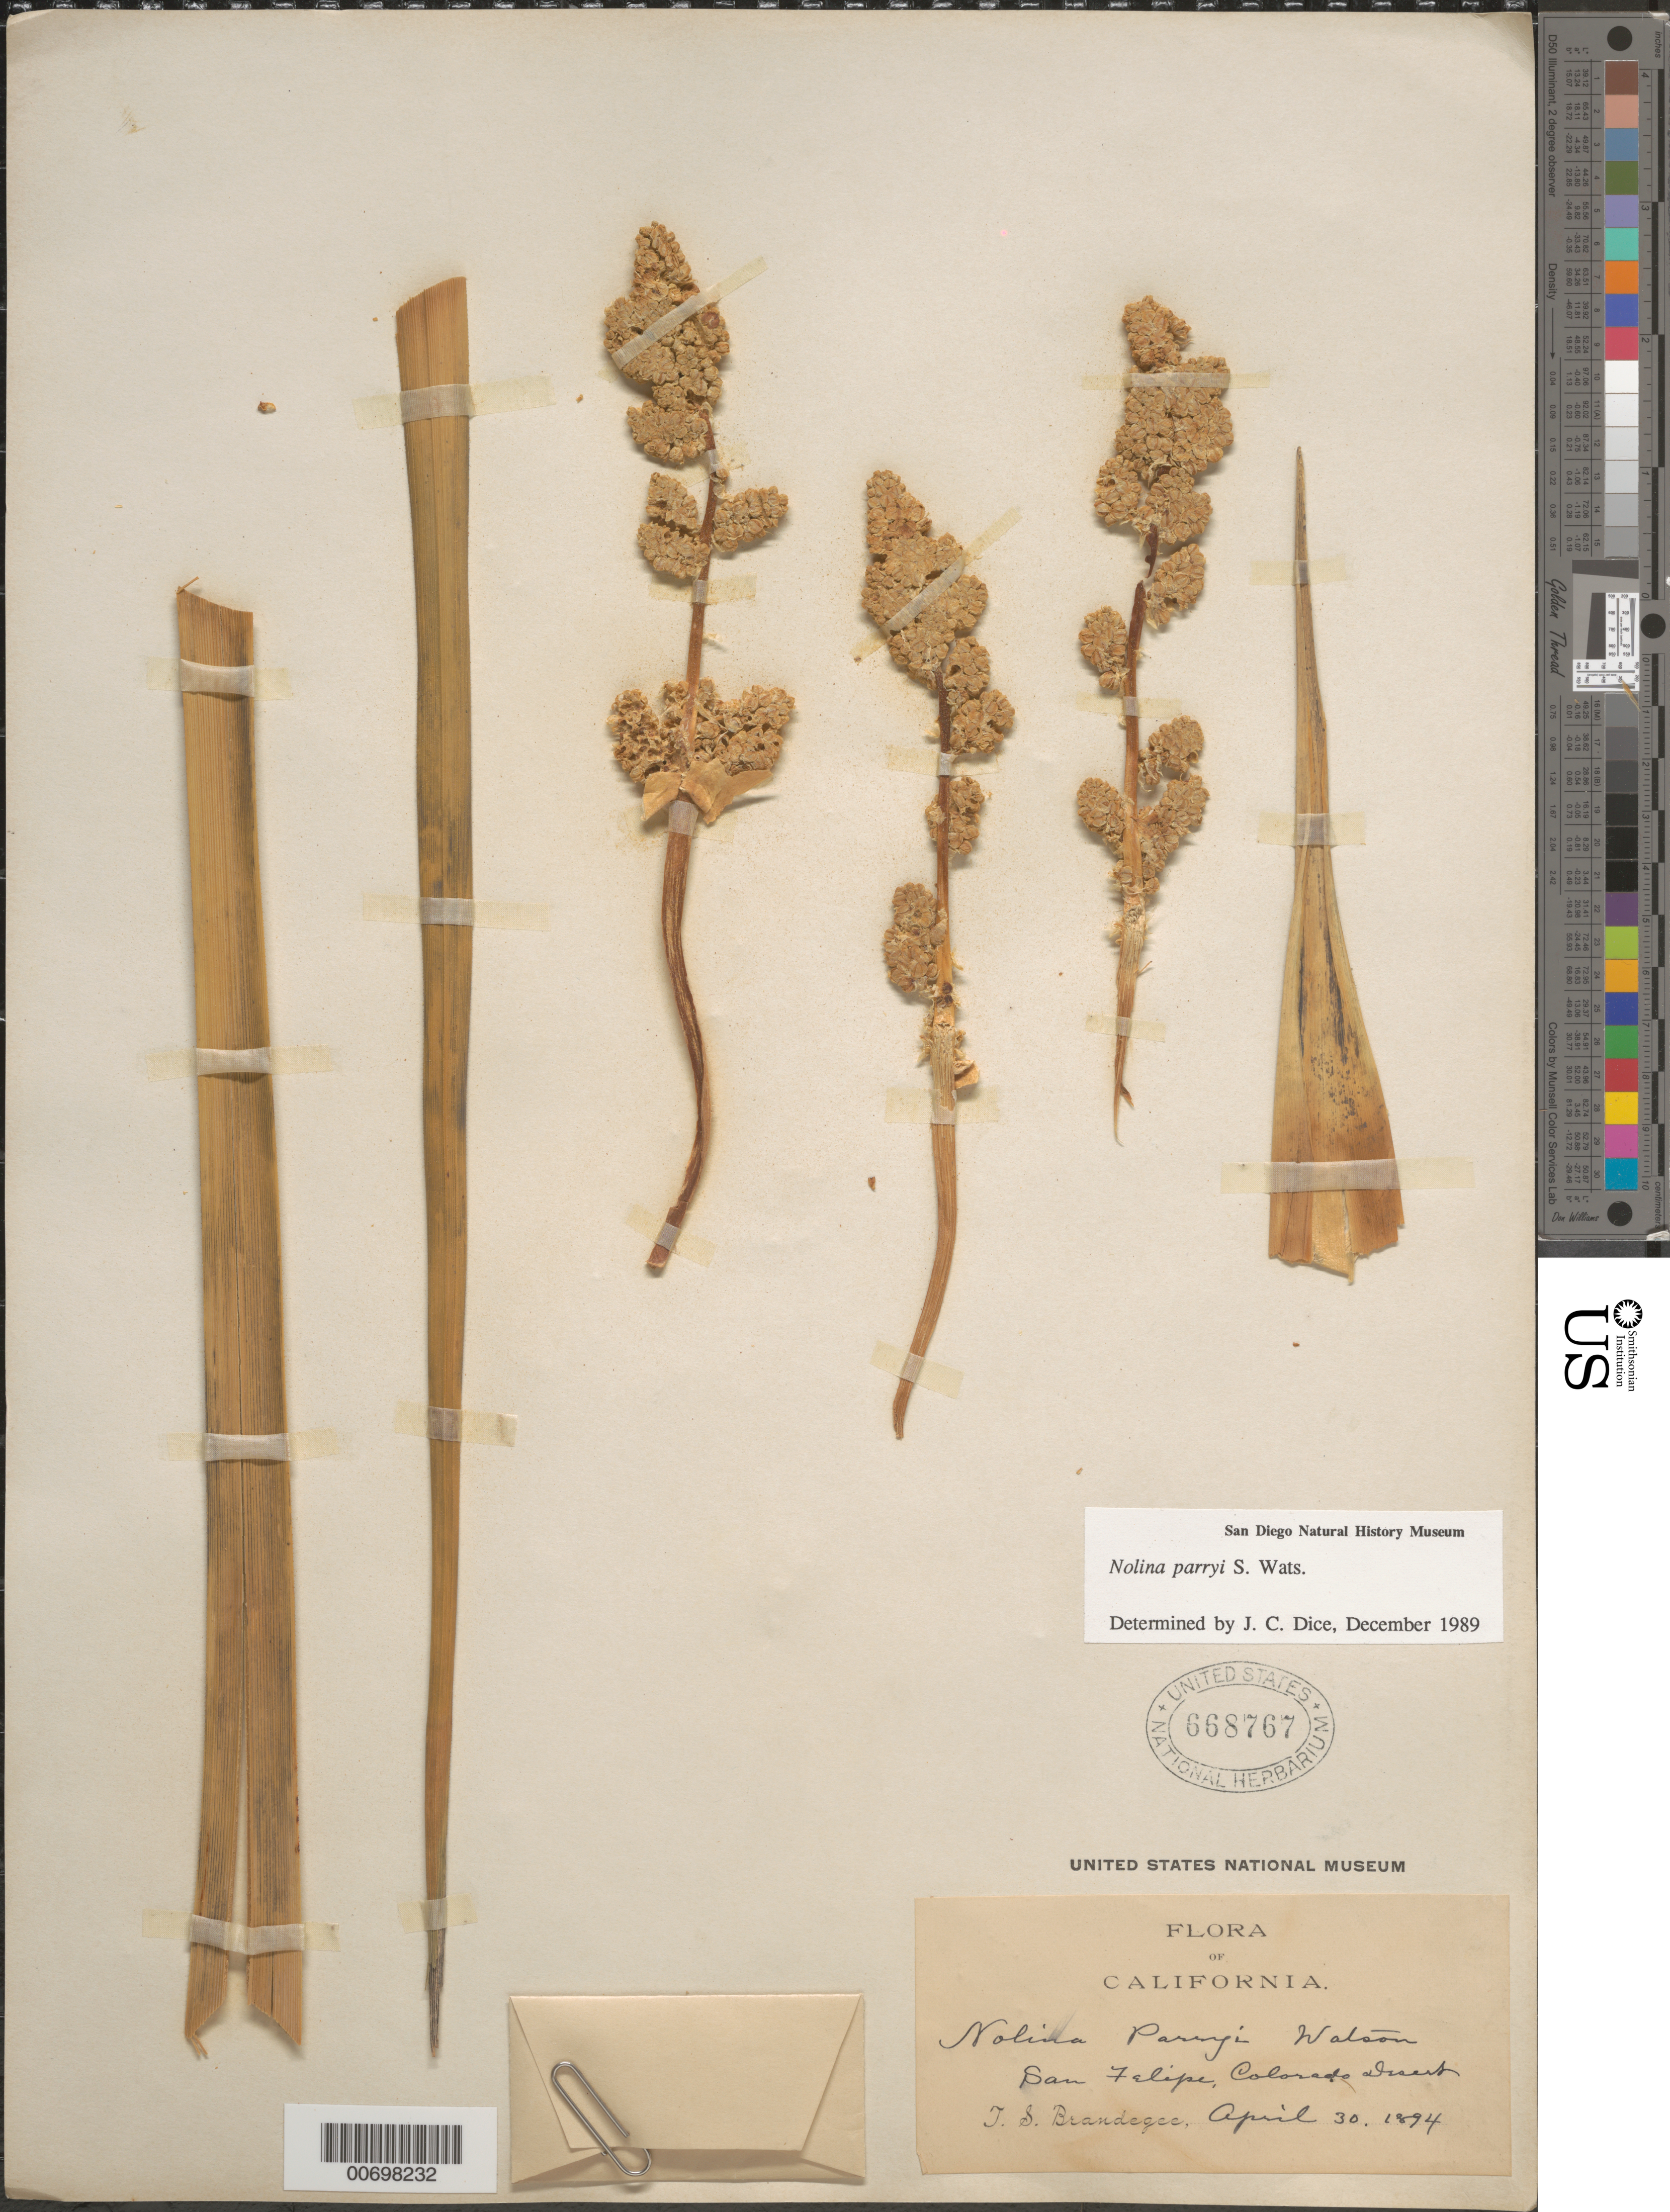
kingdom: Plantae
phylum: Tracheophyta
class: Liliopsida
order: Asparagales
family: Asparagaceae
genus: Nolina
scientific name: Nolina parryi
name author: S. Watson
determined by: Dice, J. C., (SD), San Diego Natrural History Museum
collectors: J. S. Brandegee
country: United States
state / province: California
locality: San Felipe, Colorado Desert.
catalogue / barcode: US 668767